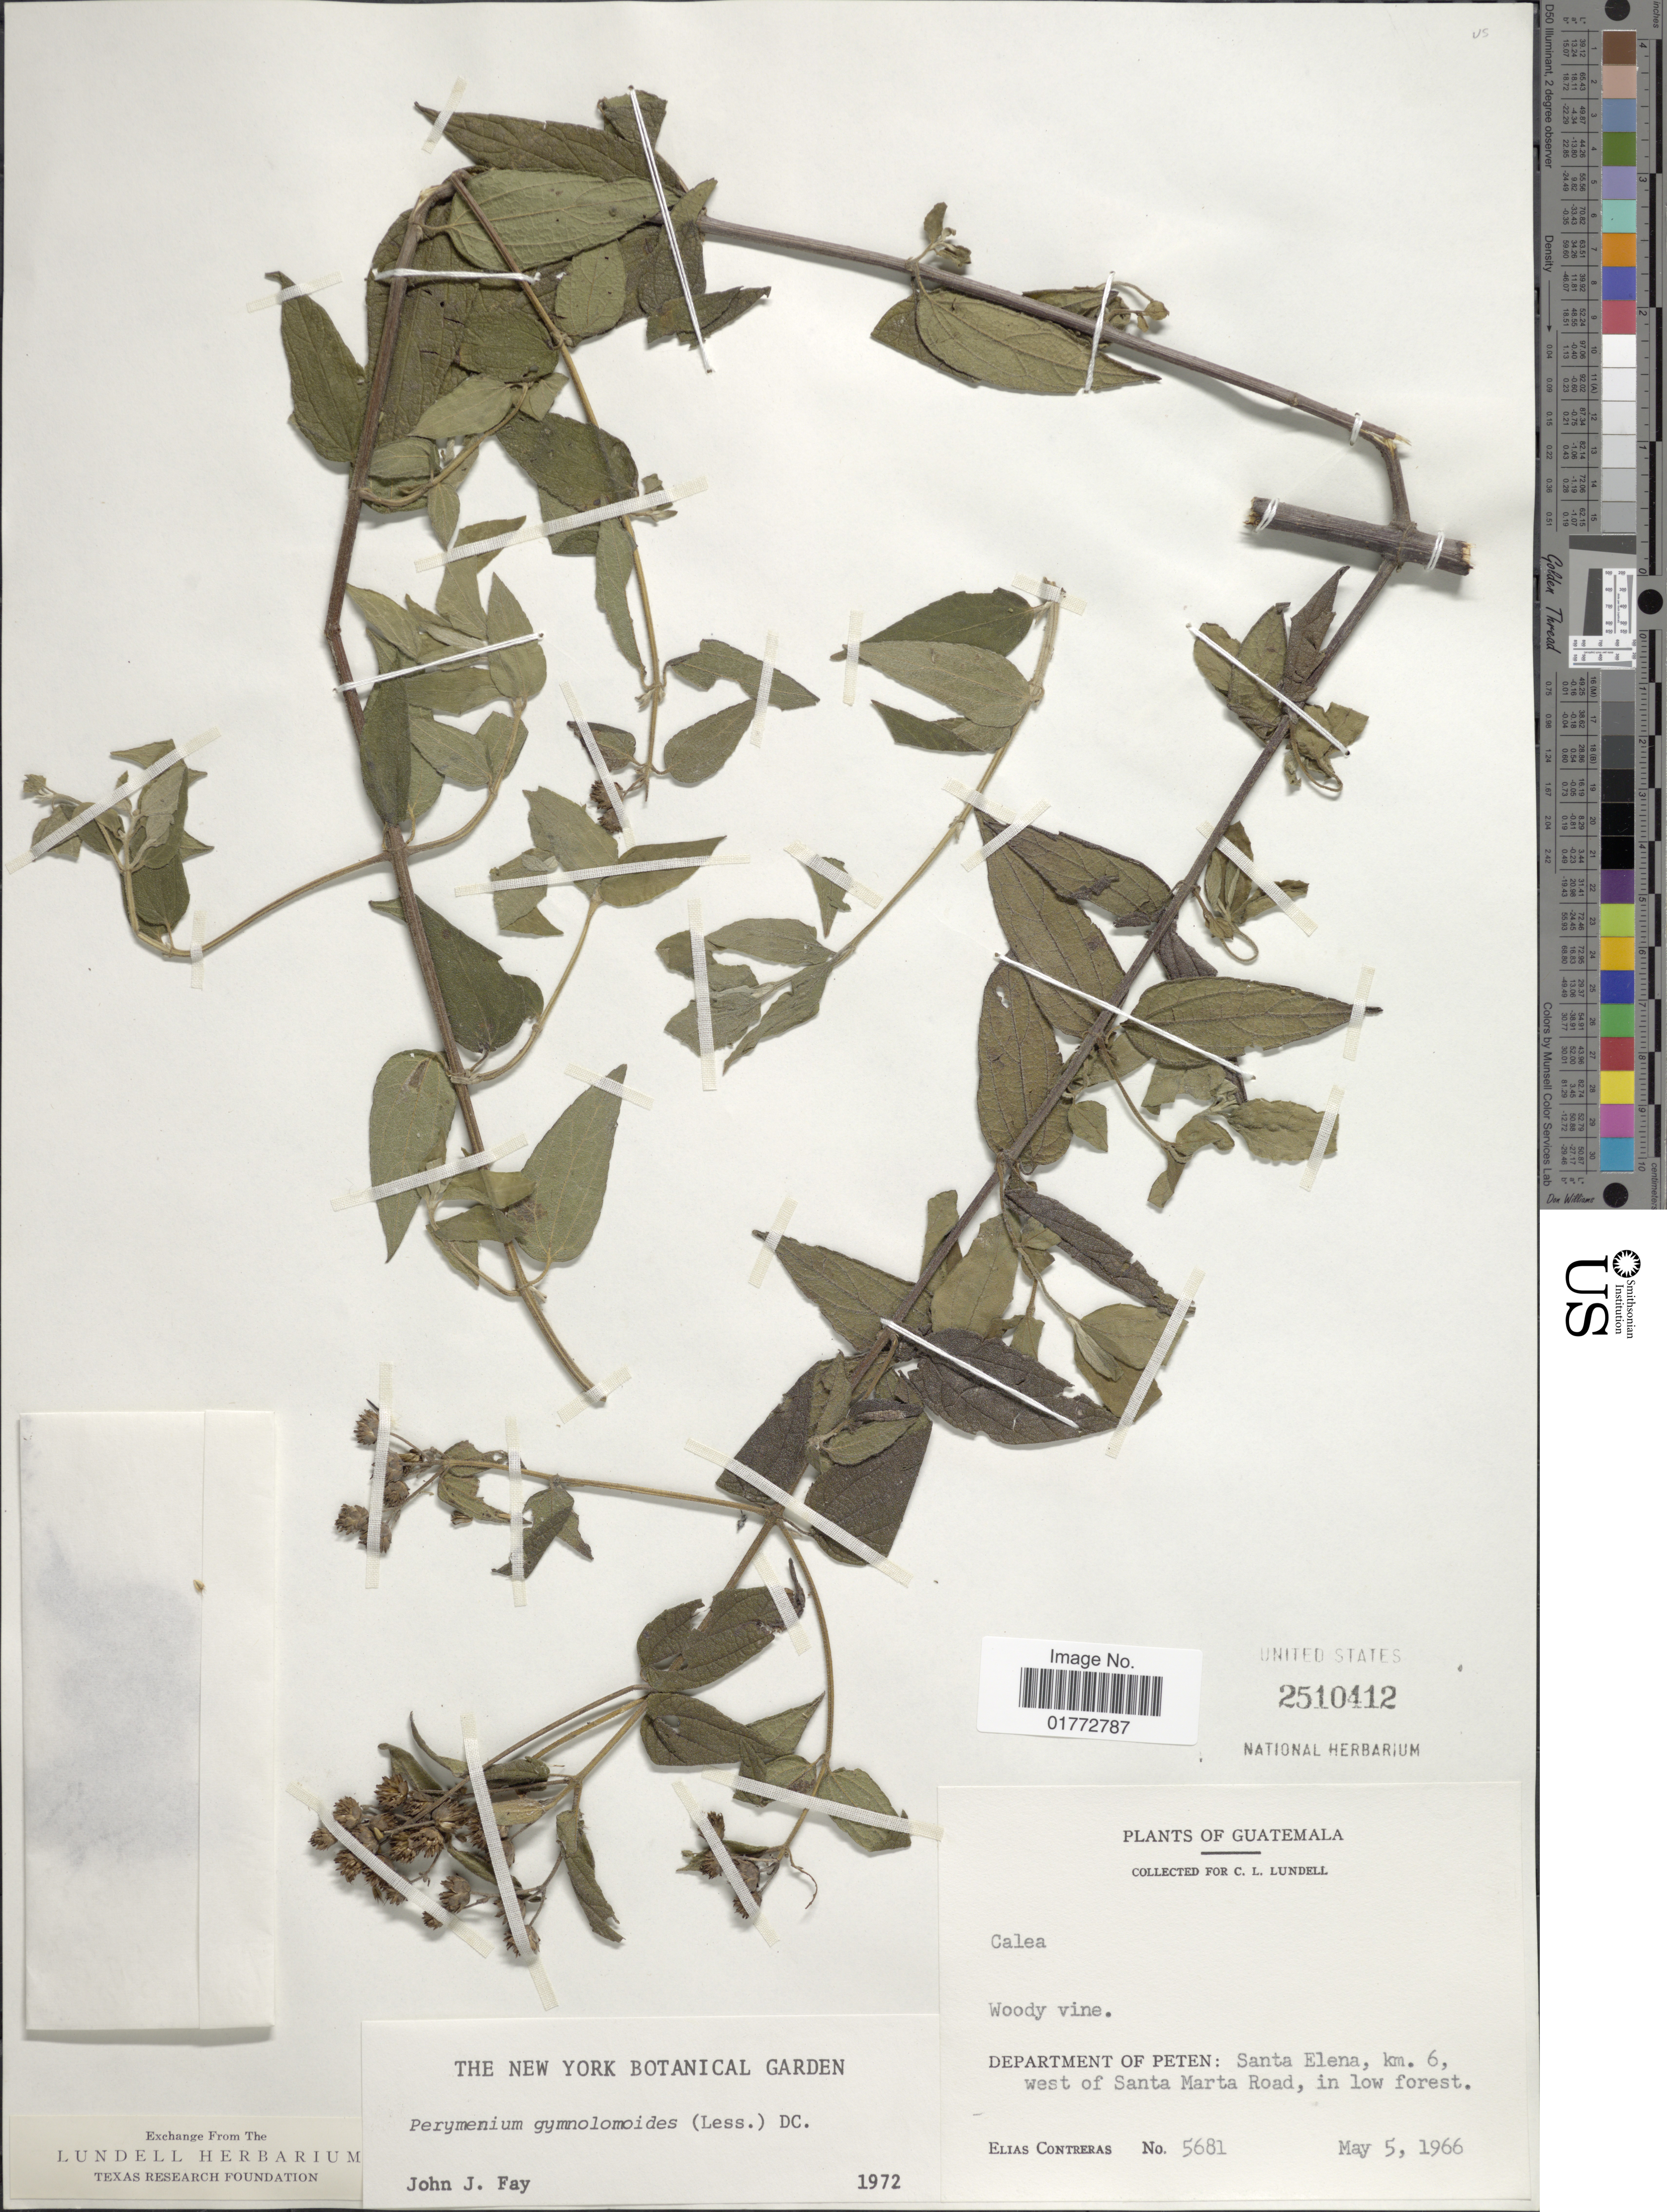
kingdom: Plantae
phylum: Tracheophyta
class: Magnoliopsida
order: Asterales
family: Asteraceae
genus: Perymenium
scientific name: Perymenium gymnolomoides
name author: (Less.) DC.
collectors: E. Contreras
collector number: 5681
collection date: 1966-05-05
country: Guatemala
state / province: El Petén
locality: Santa Elena, km. 6, west of Santa Marta Road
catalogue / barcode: US 2510412